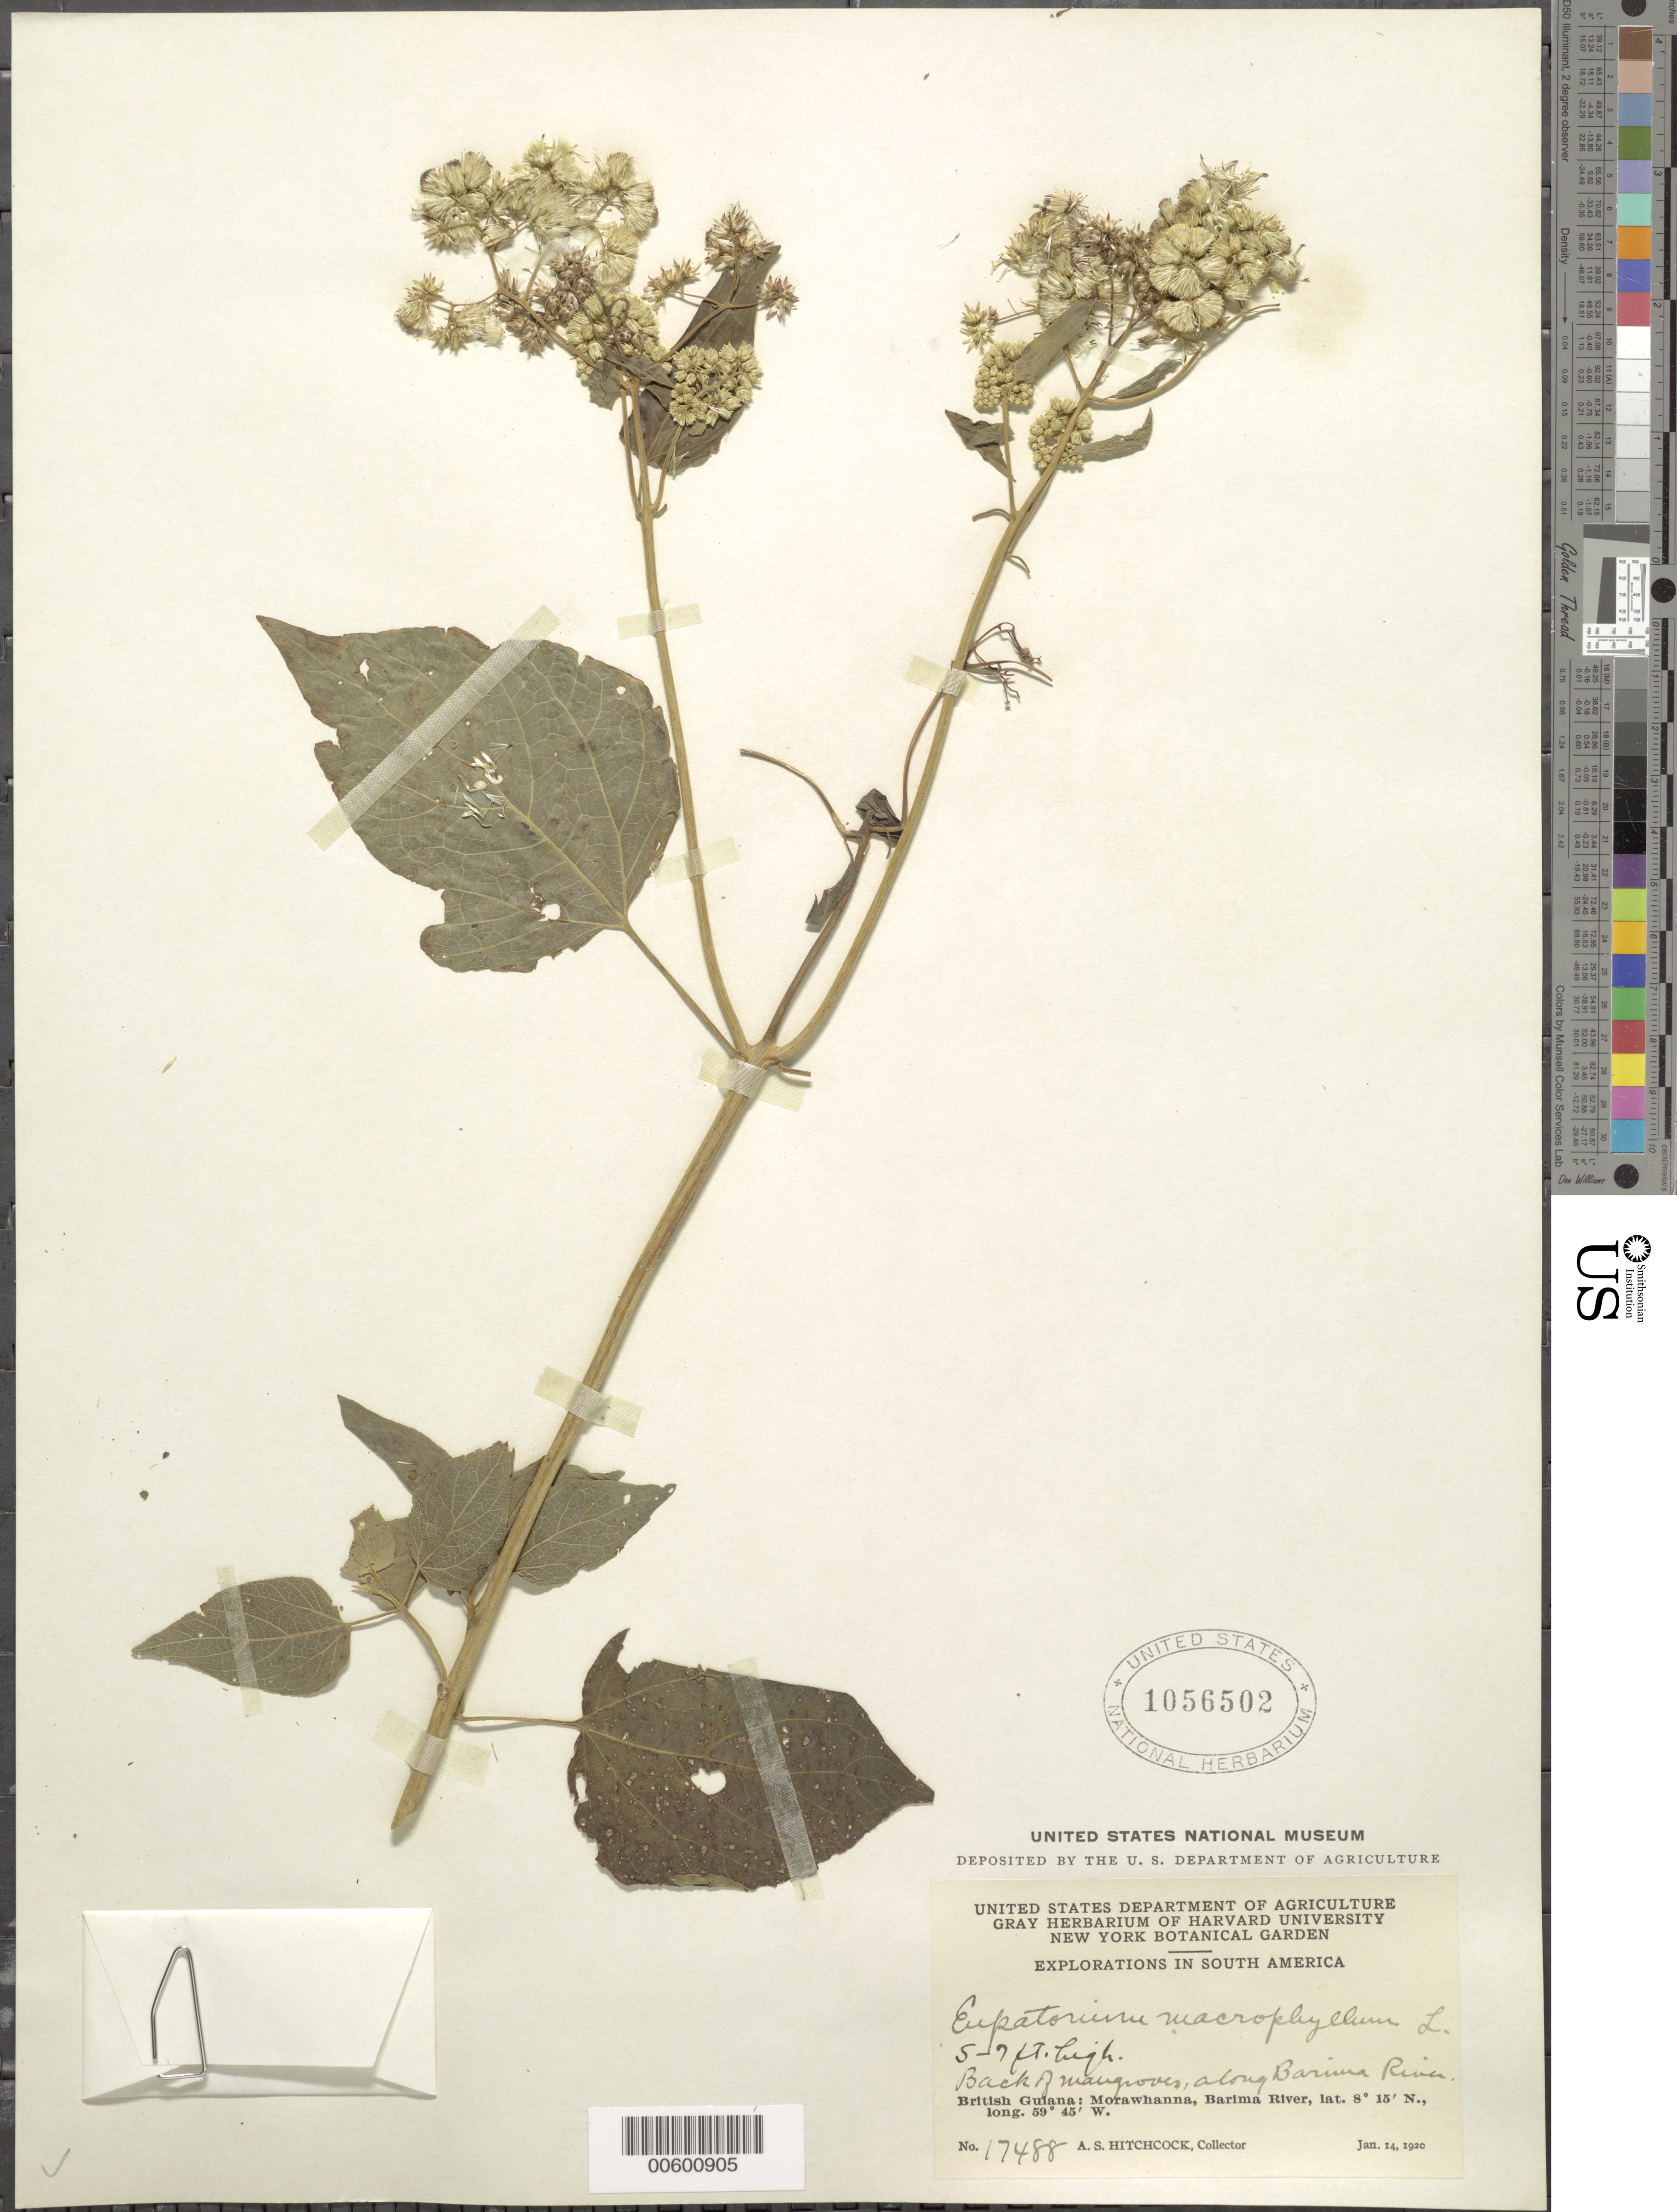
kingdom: Plantae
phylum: Tracheophyta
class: Magnoliopsida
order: Asterales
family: Asteraceae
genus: Hebeclinium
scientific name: Hebeclinium macrophyllum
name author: (L.) DC.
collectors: A. S. Hitchcock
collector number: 17488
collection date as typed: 14-Jan-20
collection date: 1920-01-14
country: Guyana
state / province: Barima-Waini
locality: Morawhanna, vic., Barima R.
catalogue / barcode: US 1056502